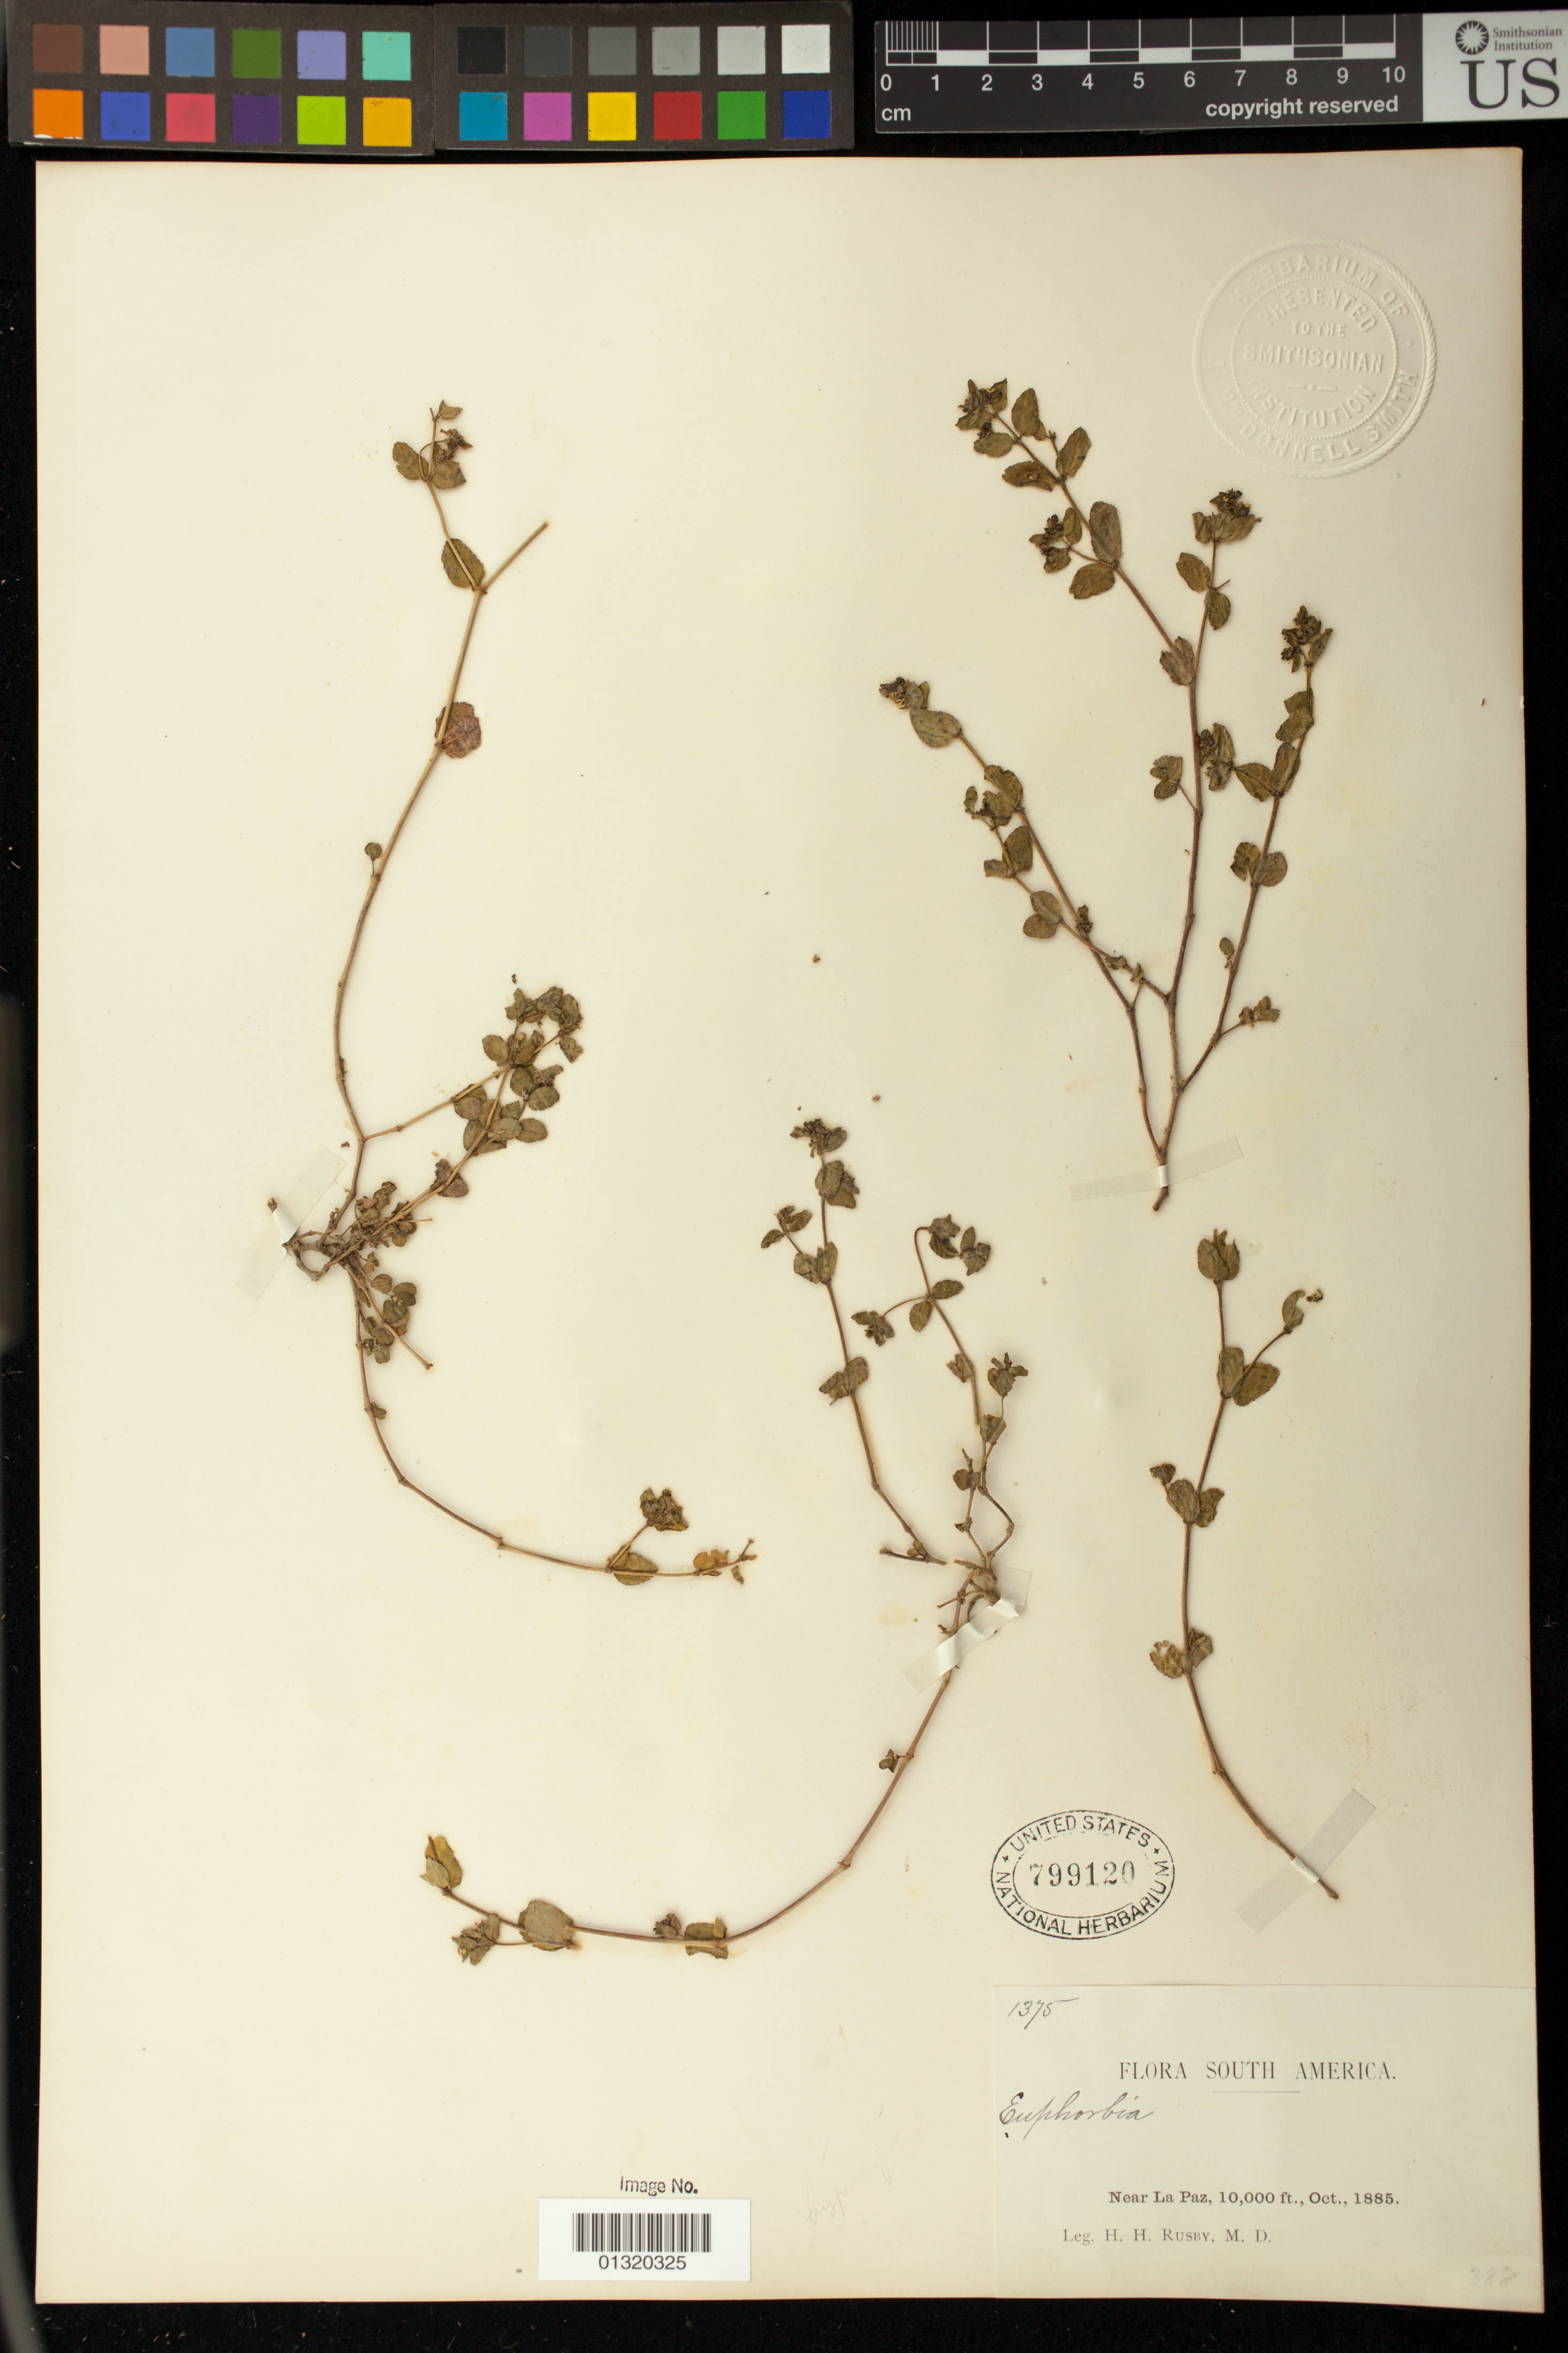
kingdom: Plantae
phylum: Tracheophyta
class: Magnoliopsida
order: Malpighiales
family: Euphorbiaceae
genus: Euphorbia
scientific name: Euphorbia lorentzii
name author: Müll. Arg.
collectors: H. H. Rusby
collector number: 1375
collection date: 1885-10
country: Bolivia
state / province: La Paz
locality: Near La Paz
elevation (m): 3048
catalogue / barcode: US 799120